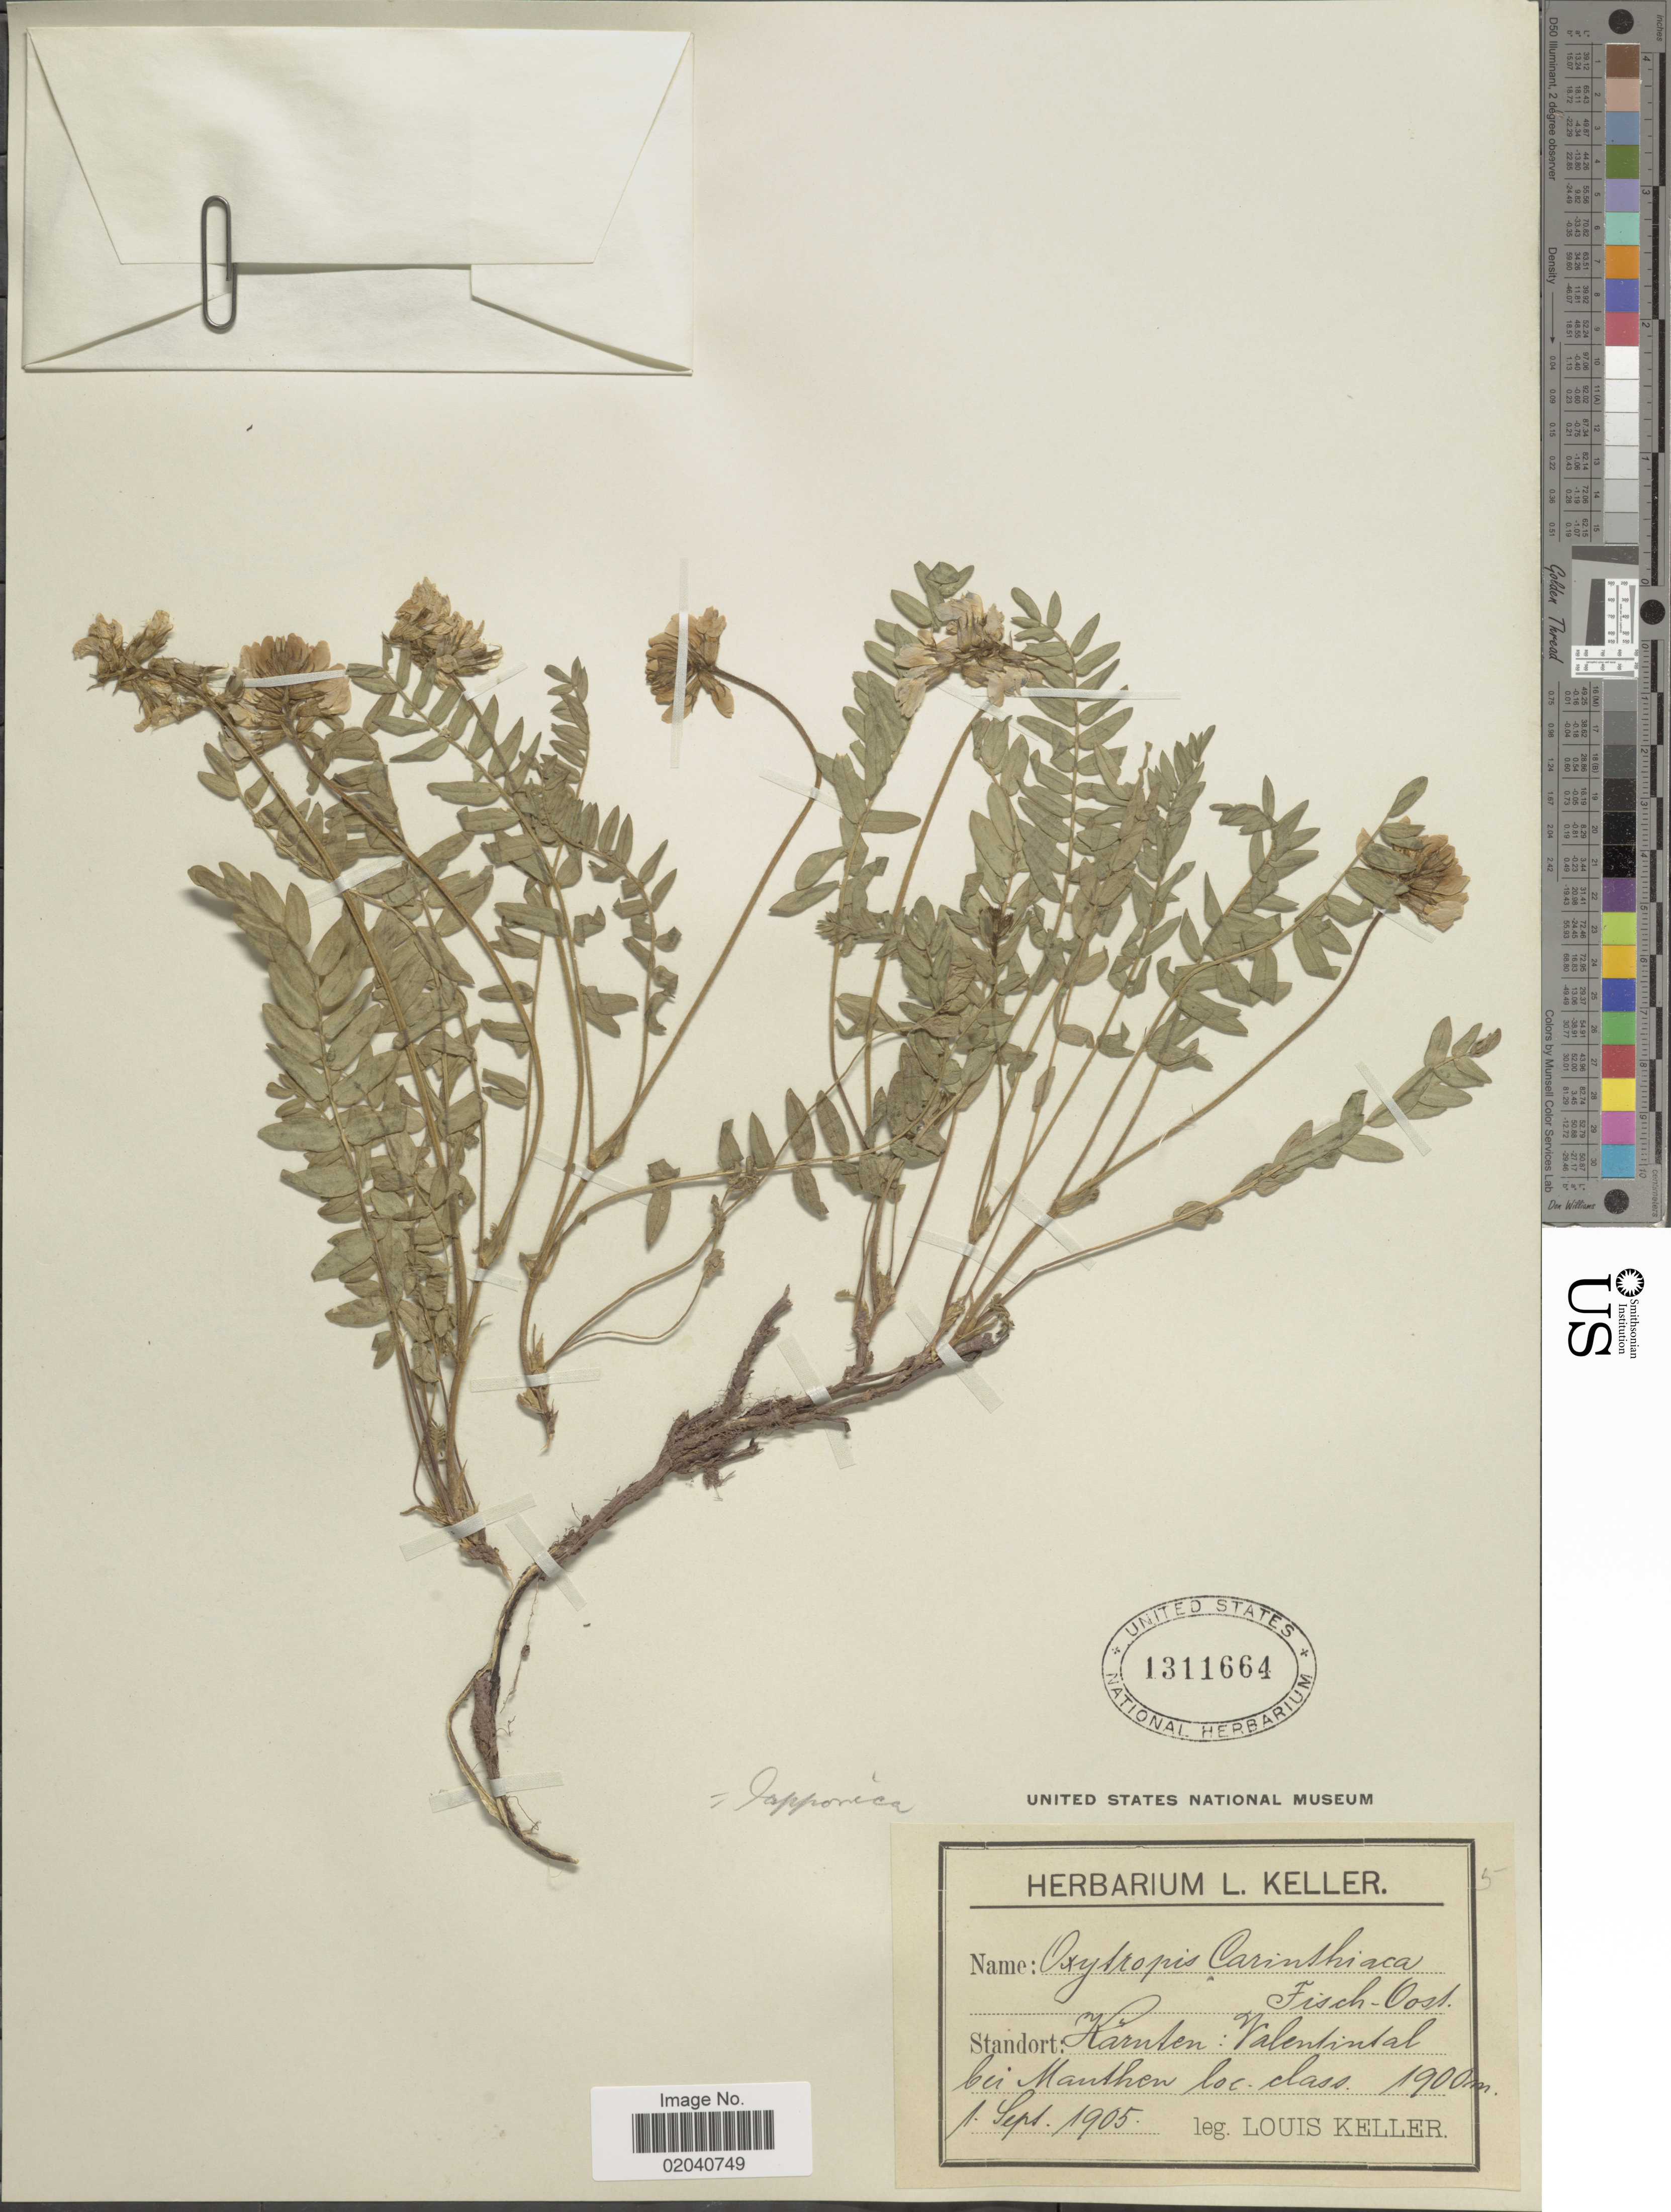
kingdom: Plantae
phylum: Tracheophyta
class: Magnoliopsida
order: Fabales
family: Fabaceae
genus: Oxytropis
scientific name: Oxytropis lapponica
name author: (Wahlenb.) Gay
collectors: L. F. Keller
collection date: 1905-09-01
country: Austria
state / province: Karnten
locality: Vaentintal bei Manthen Loc. class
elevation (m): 1900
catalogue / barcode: US 1311664